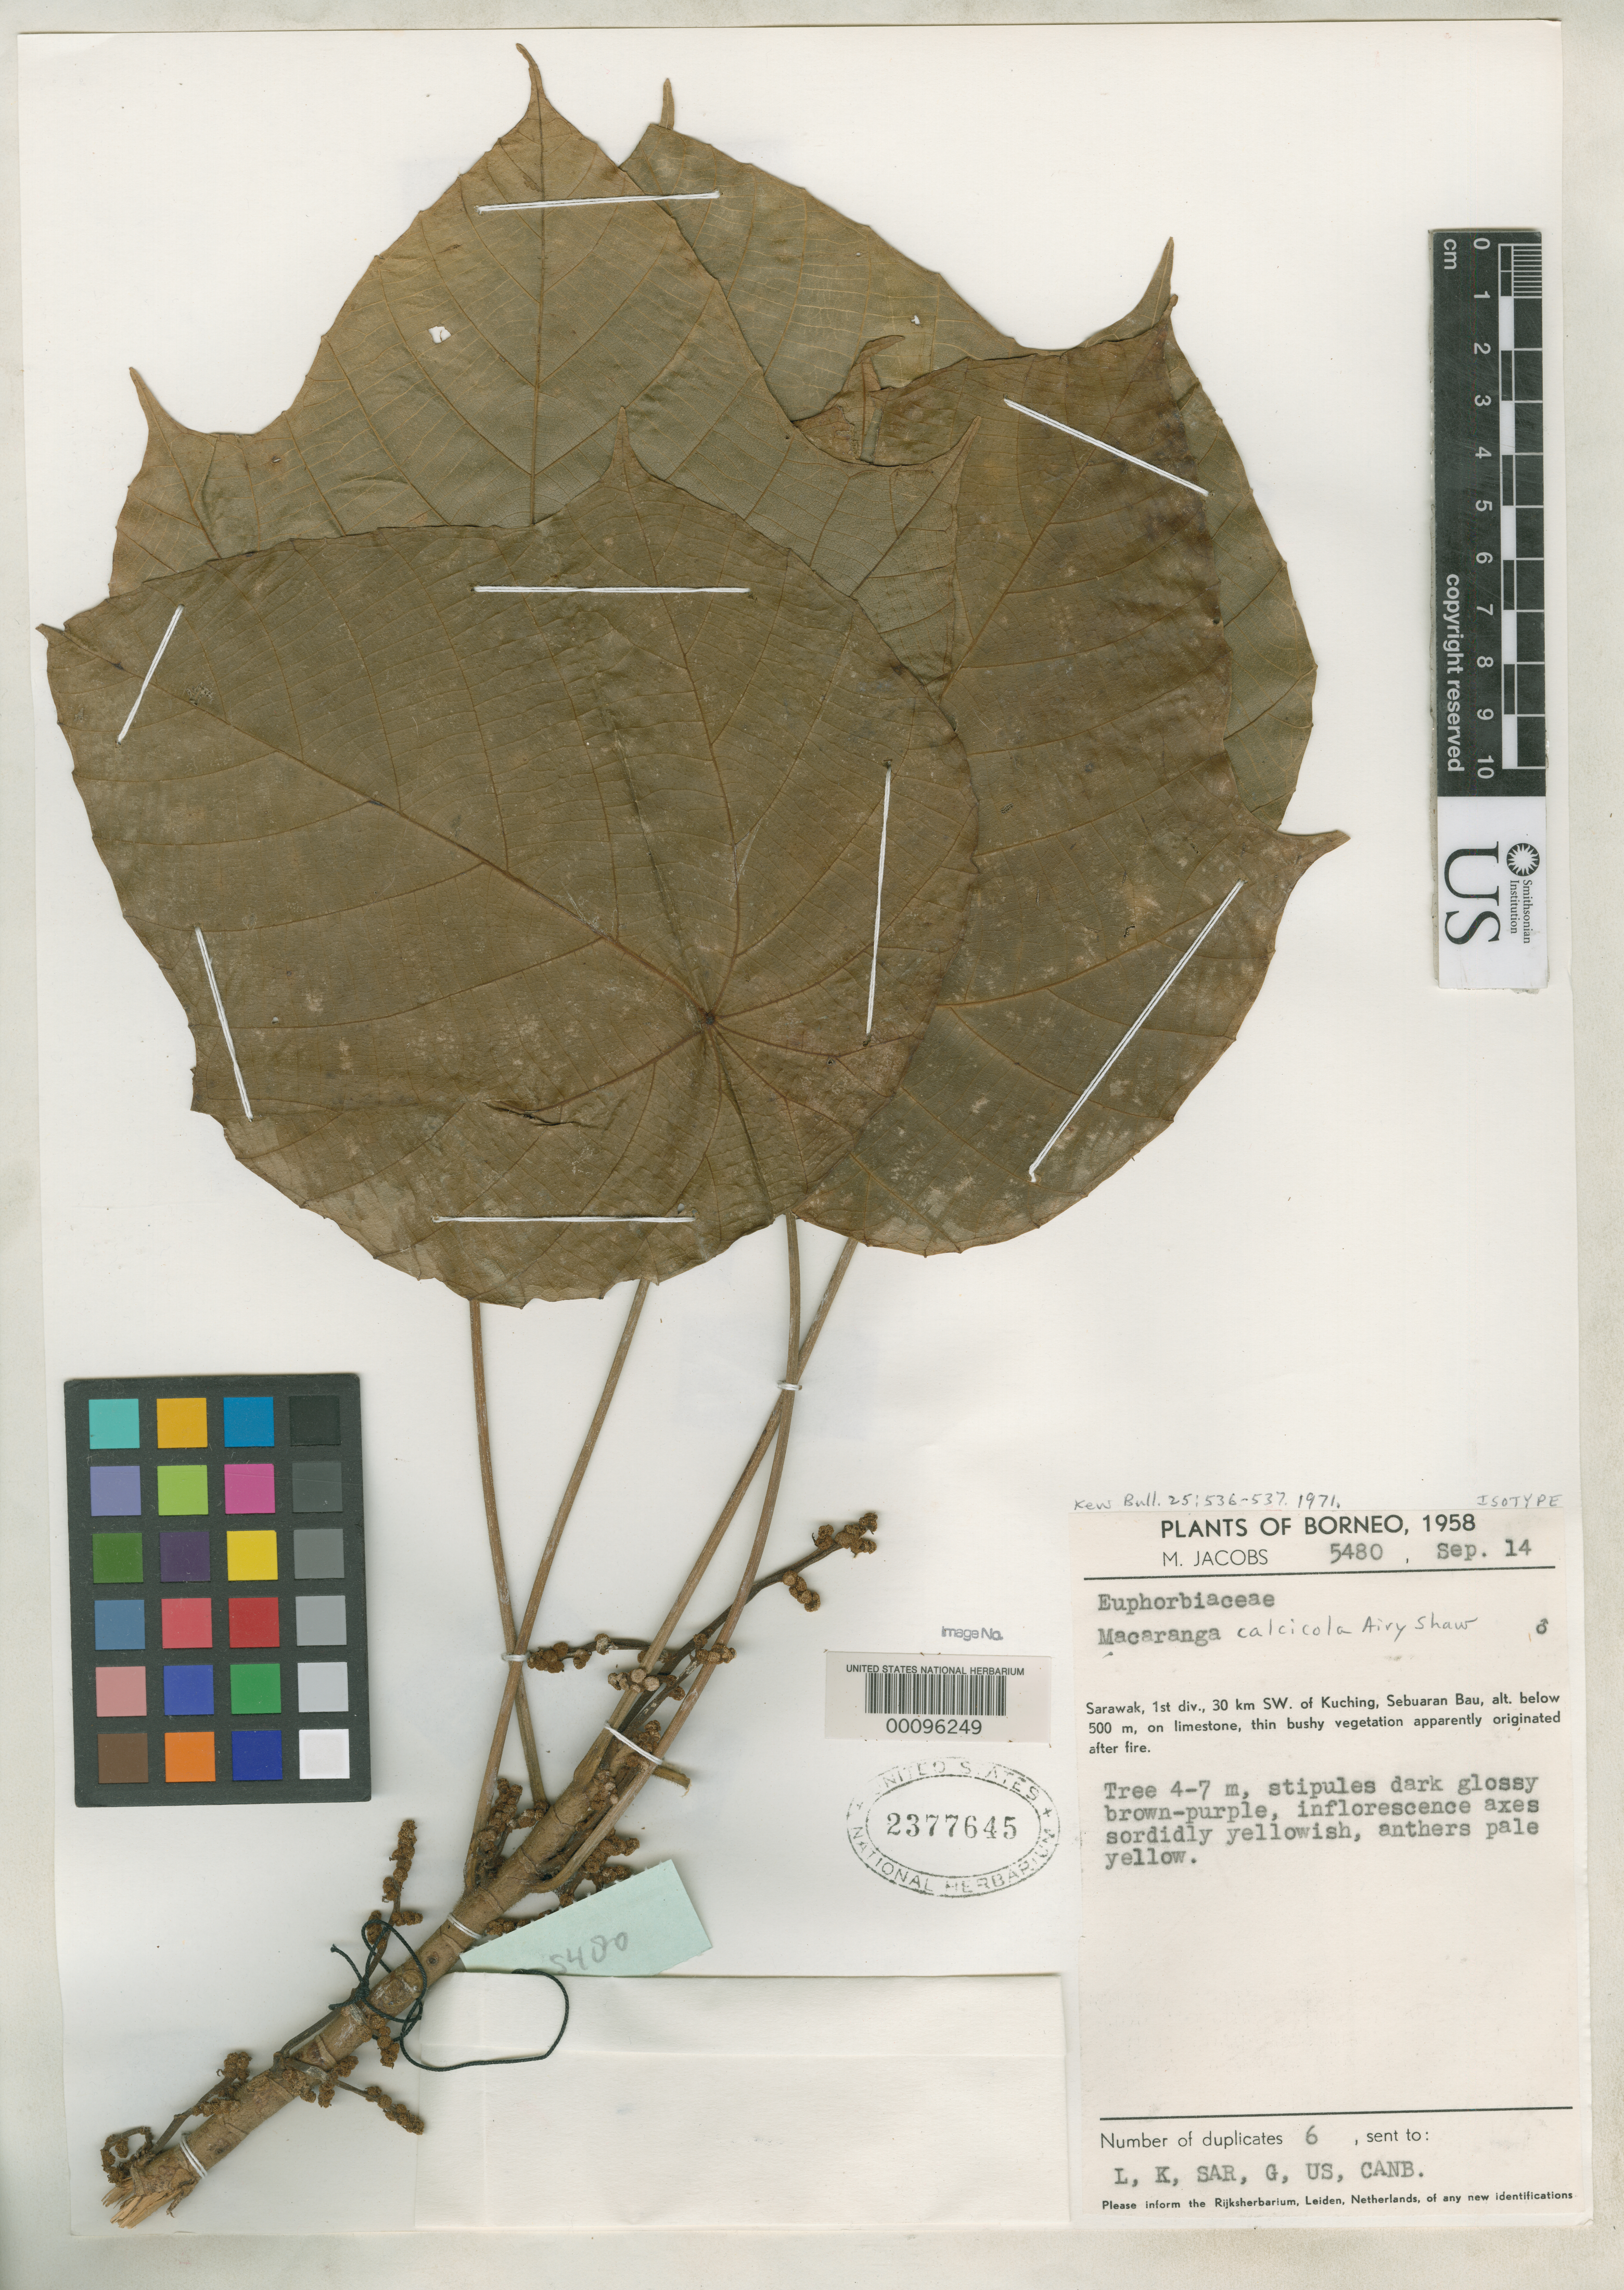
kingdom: Plantae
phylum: Tracheophyta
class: Magnoliopsida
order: Malpighiales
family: Euphorbiaceae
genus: Macaranga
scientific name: Macaranga calcicola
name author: Airy Shaw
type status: Isotype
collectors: M. R. Jacobs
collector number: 5480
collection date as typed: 14 Sep 1958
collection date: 1958-09-14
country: Malaysia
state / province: Sarawak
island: Borneo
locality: SW of Kuching, Sebuaran Bau.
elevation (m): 0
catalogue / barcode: US 2377645